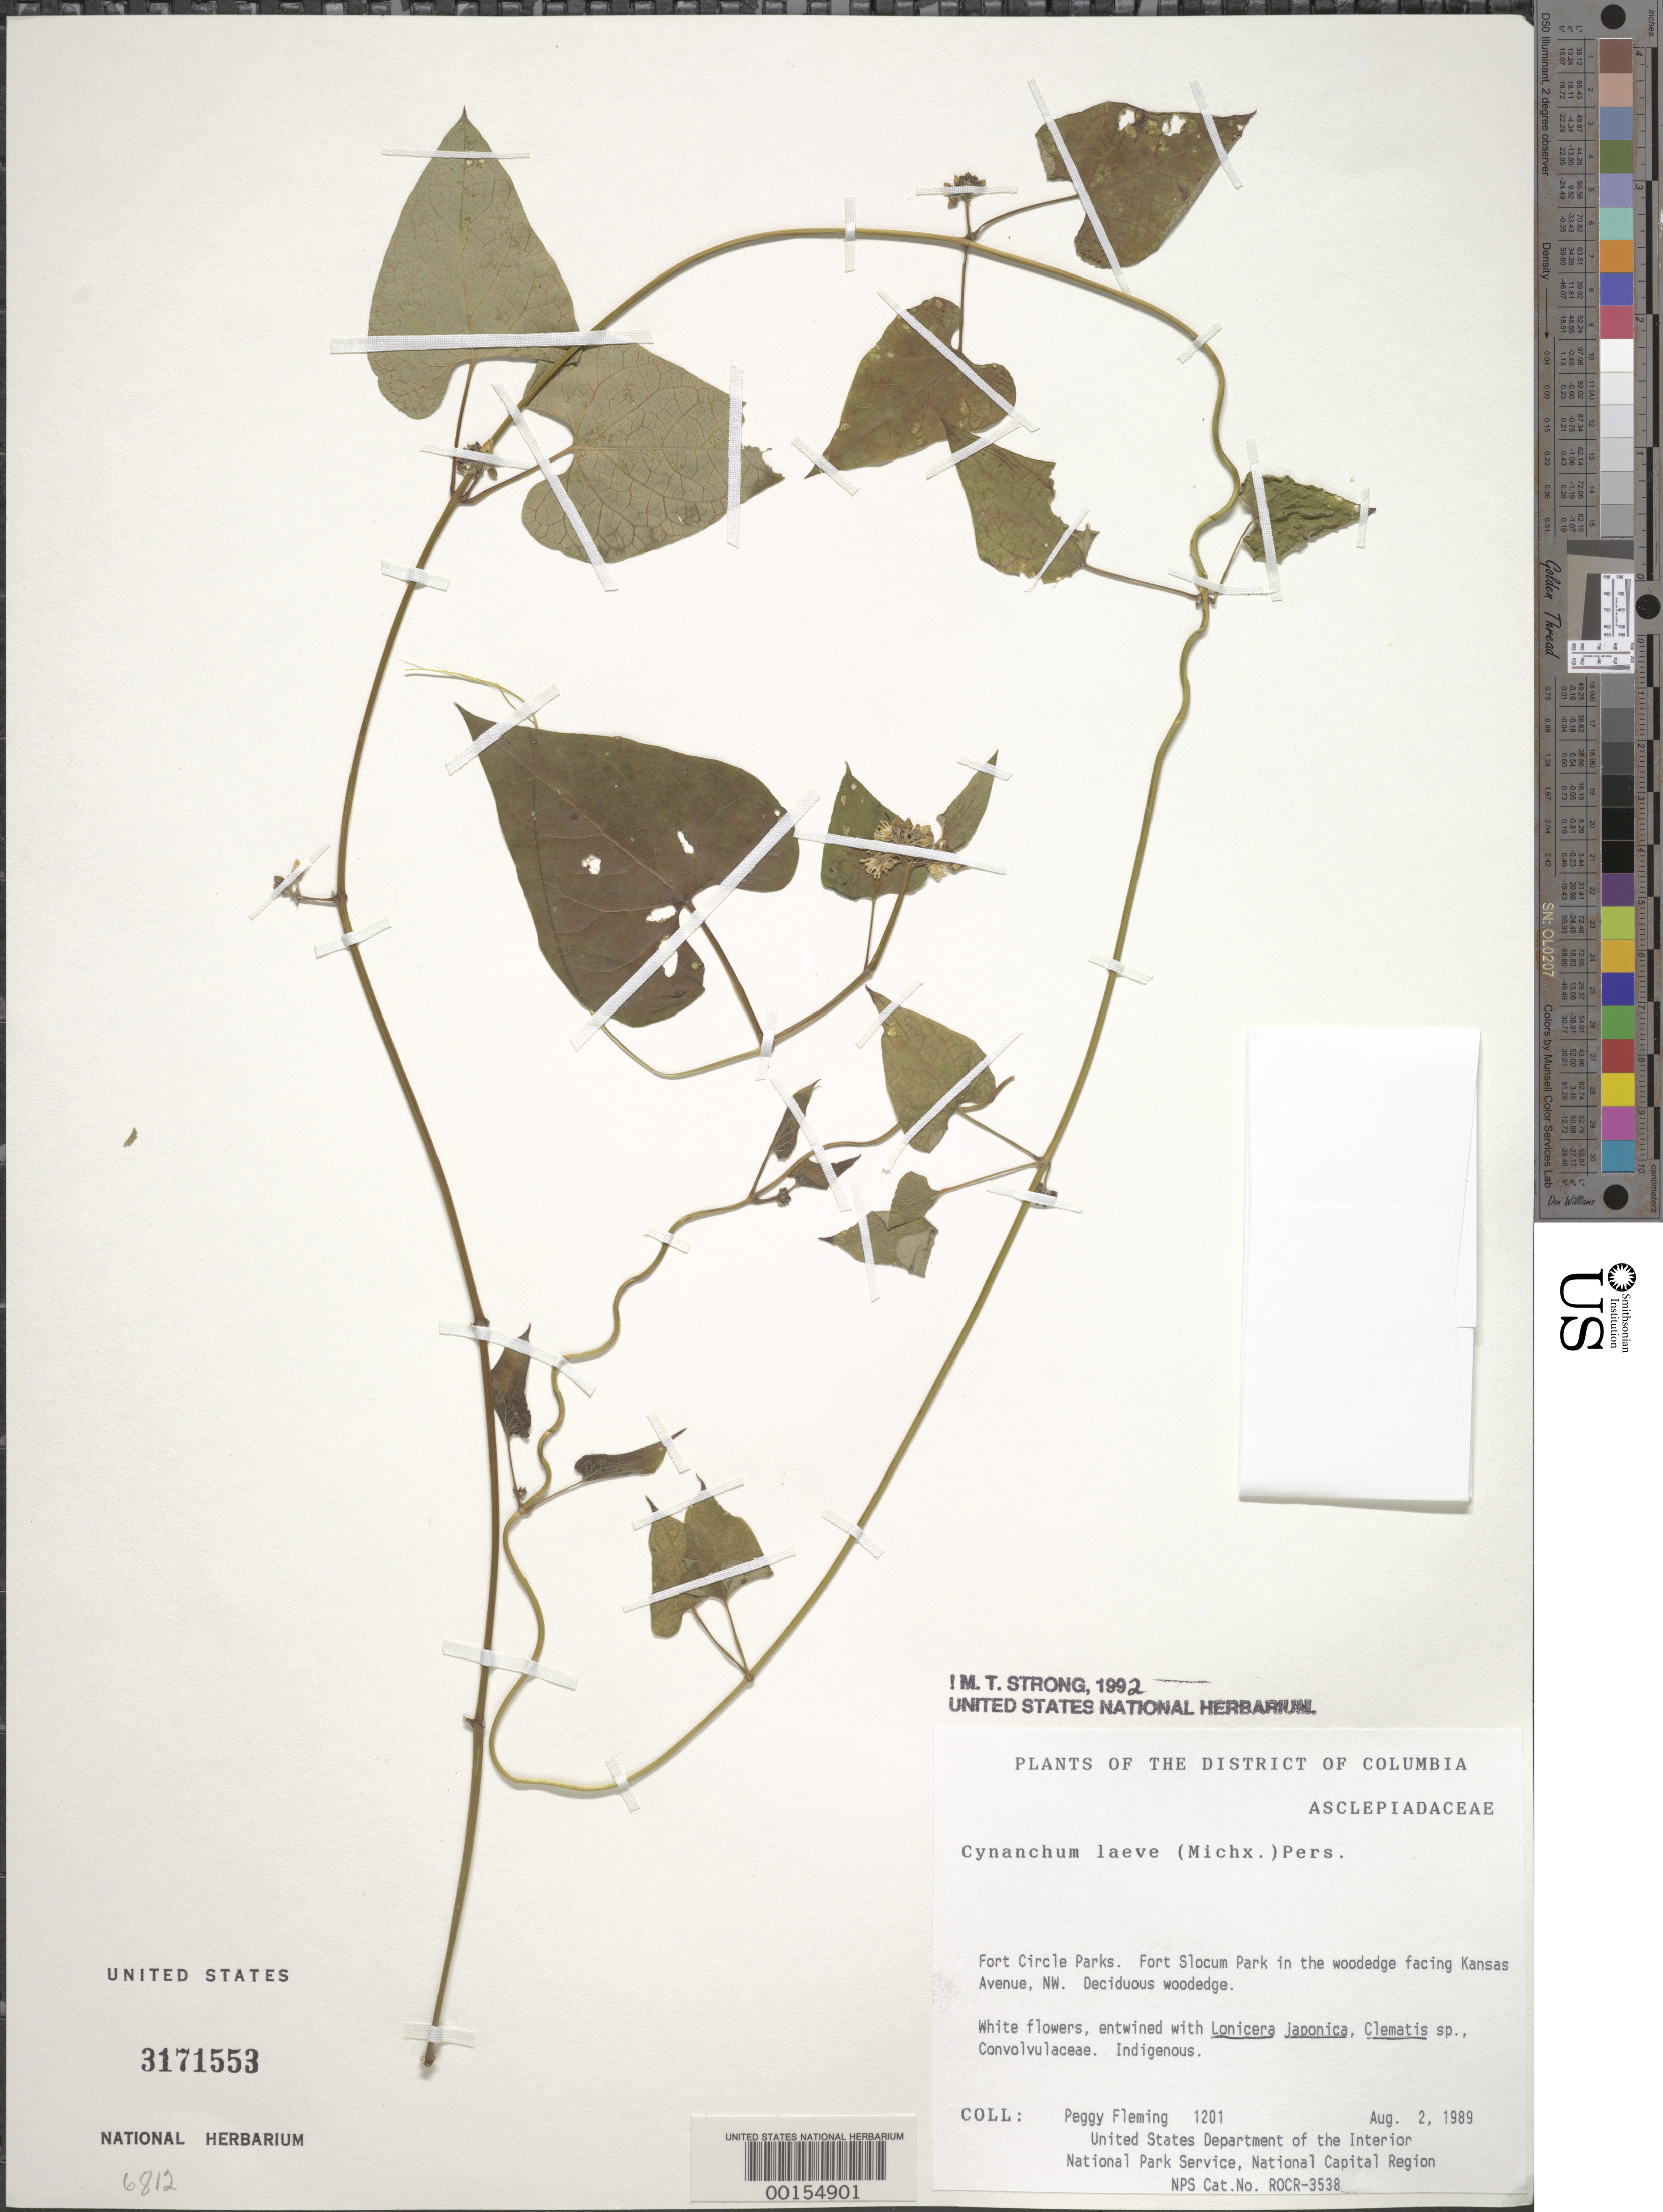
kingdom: Plantae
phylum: Tracheophyta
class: Magnoliopsida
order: Gentianales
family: Apocynaceae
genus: Cynanchum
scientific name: Cynanchum laeve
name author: (Michx.) Pers.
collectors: P. Fleming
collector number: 1201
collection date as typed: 02 Aug 1989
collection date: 1989-08-02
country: United States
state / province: District of Columbia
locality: Fort Circle Parks, Fort Slocum Park meadow facing Madison Street, NW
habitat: Deciduous woodedge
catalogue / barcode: US 3171553